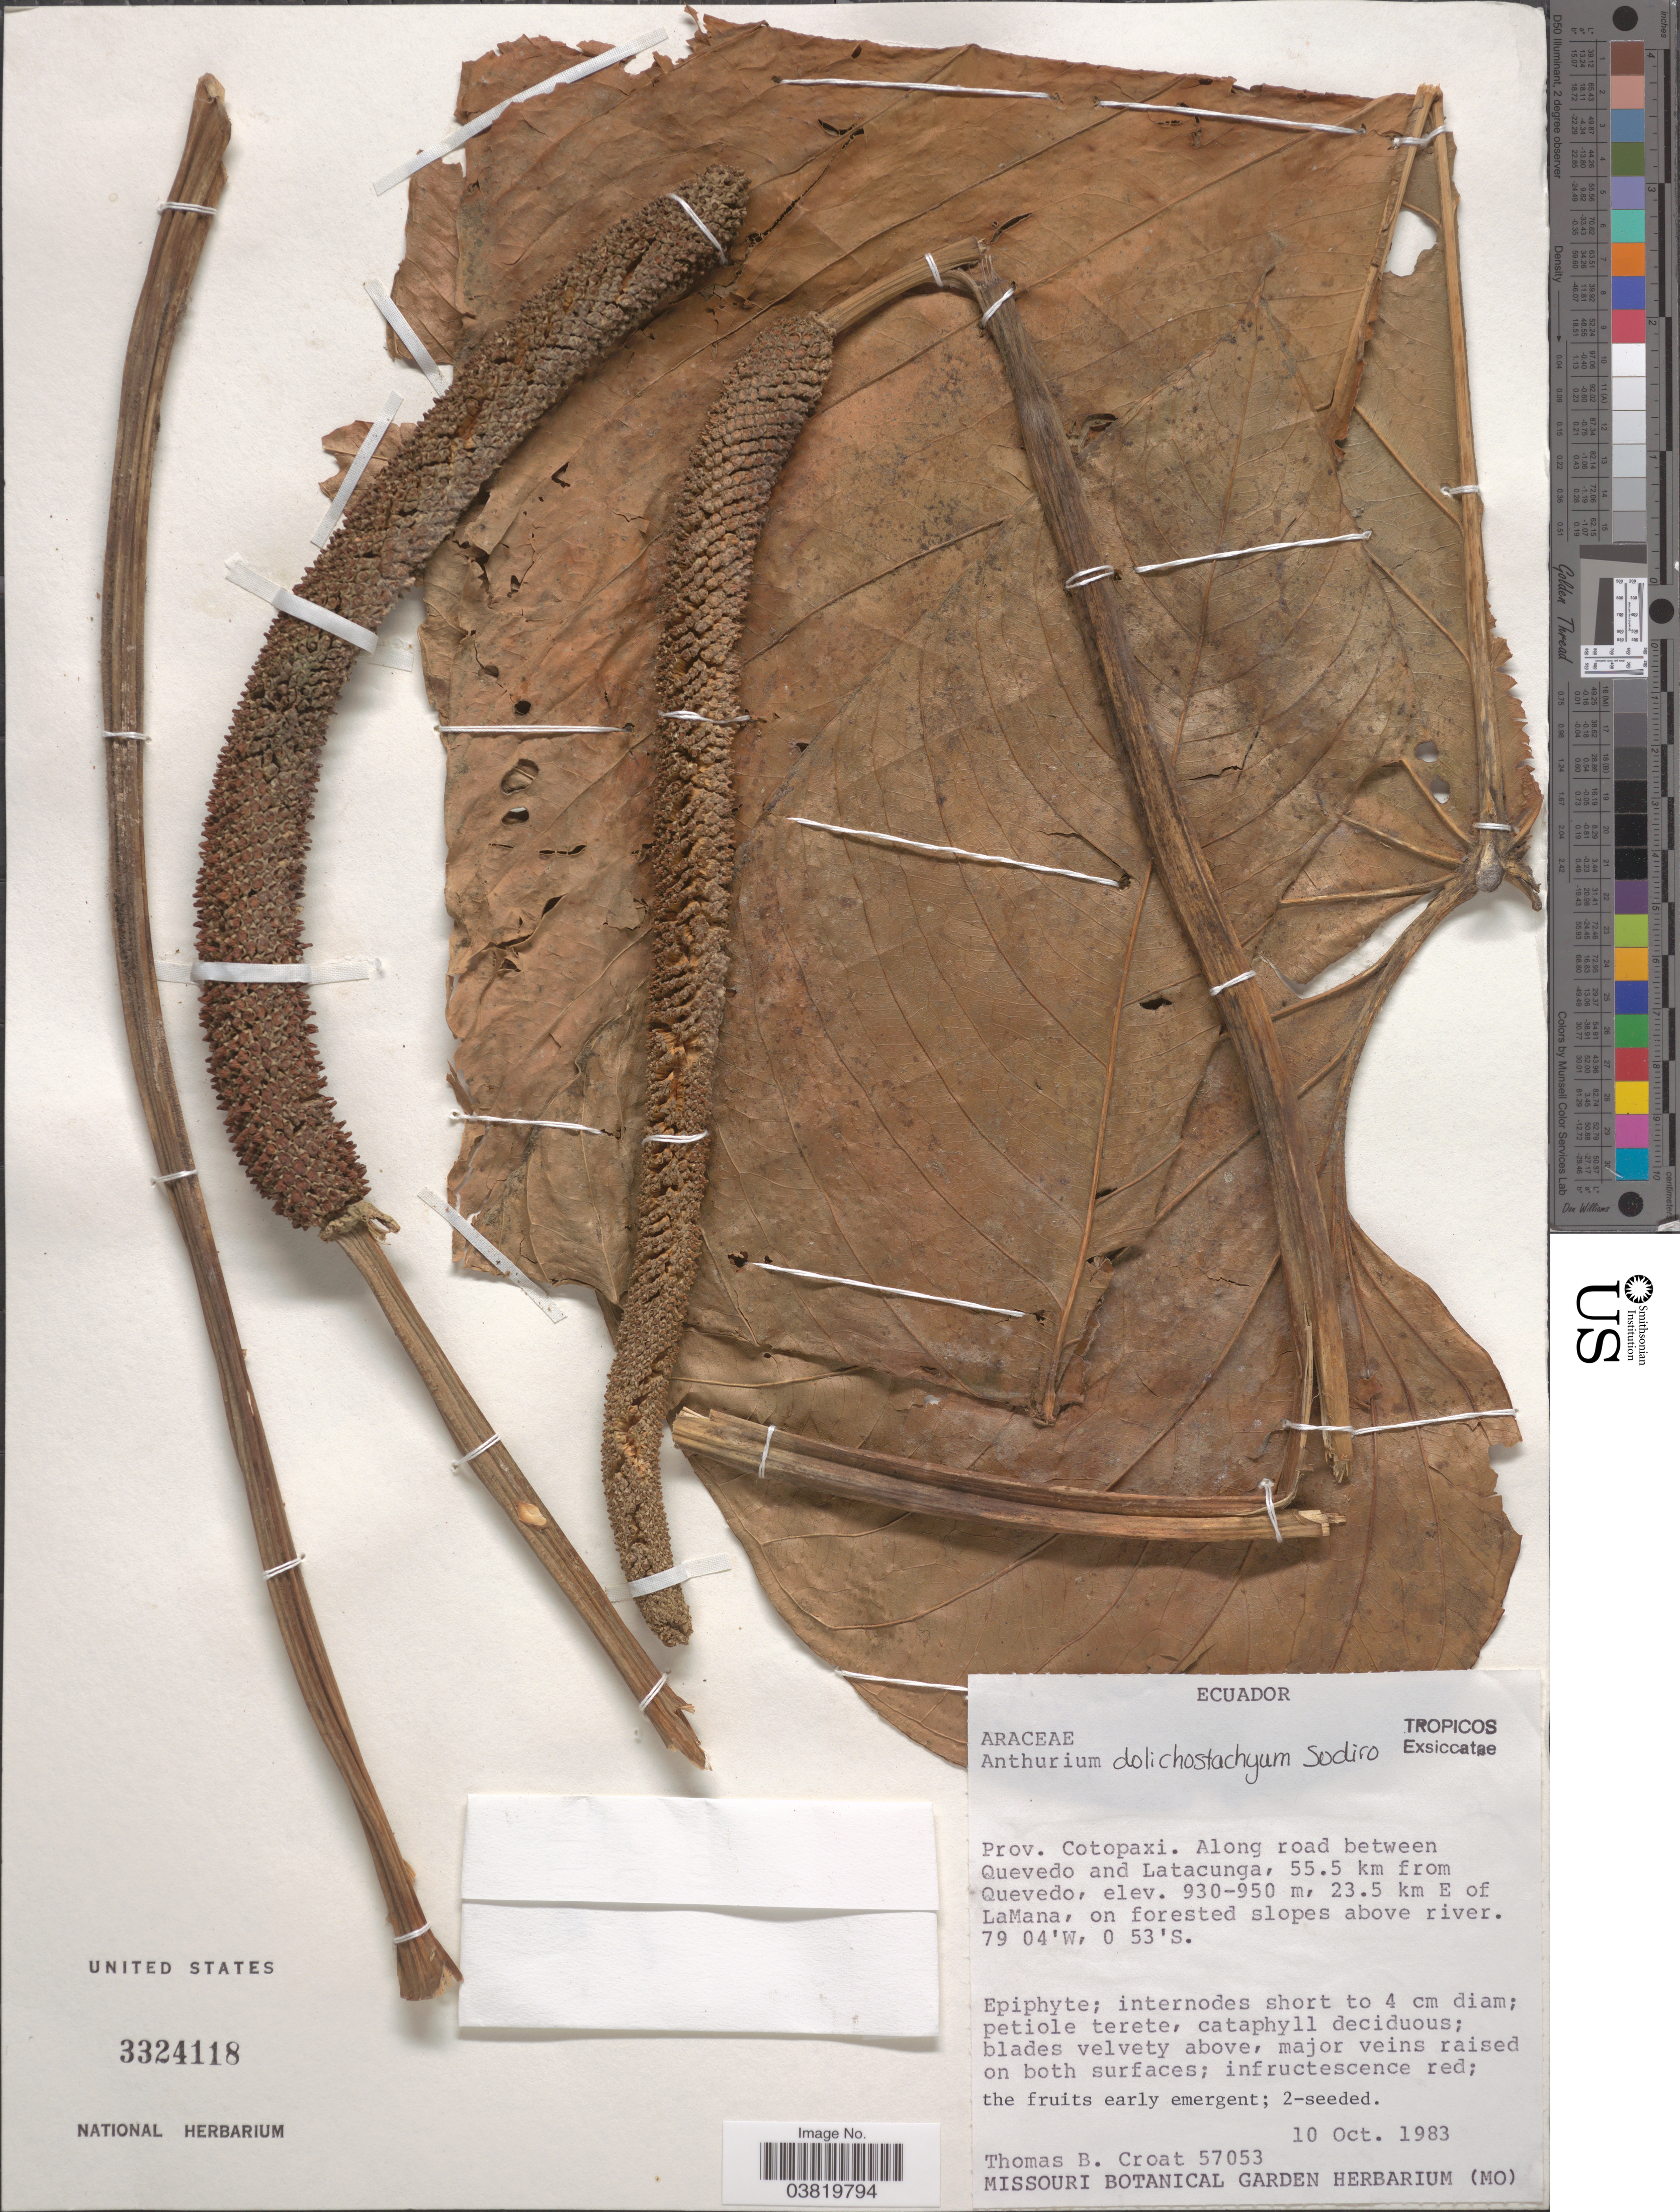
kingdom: Plantae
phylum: Tracheophyta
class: Liliopsida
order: Alismatales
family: Araceae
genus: Anthurium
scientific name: Anthurium dolicostachyum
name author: Sodiro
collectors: T. B. Croat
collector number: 57053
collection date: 1983-10-10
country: Ecuador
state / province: Cotopaxi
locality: Along road between Quevedo and Latacunga, 55.5 km from Quevedo, 23.5 km E of LaMana, on forested slopes above river.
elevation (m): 930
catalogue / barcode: US 3324118